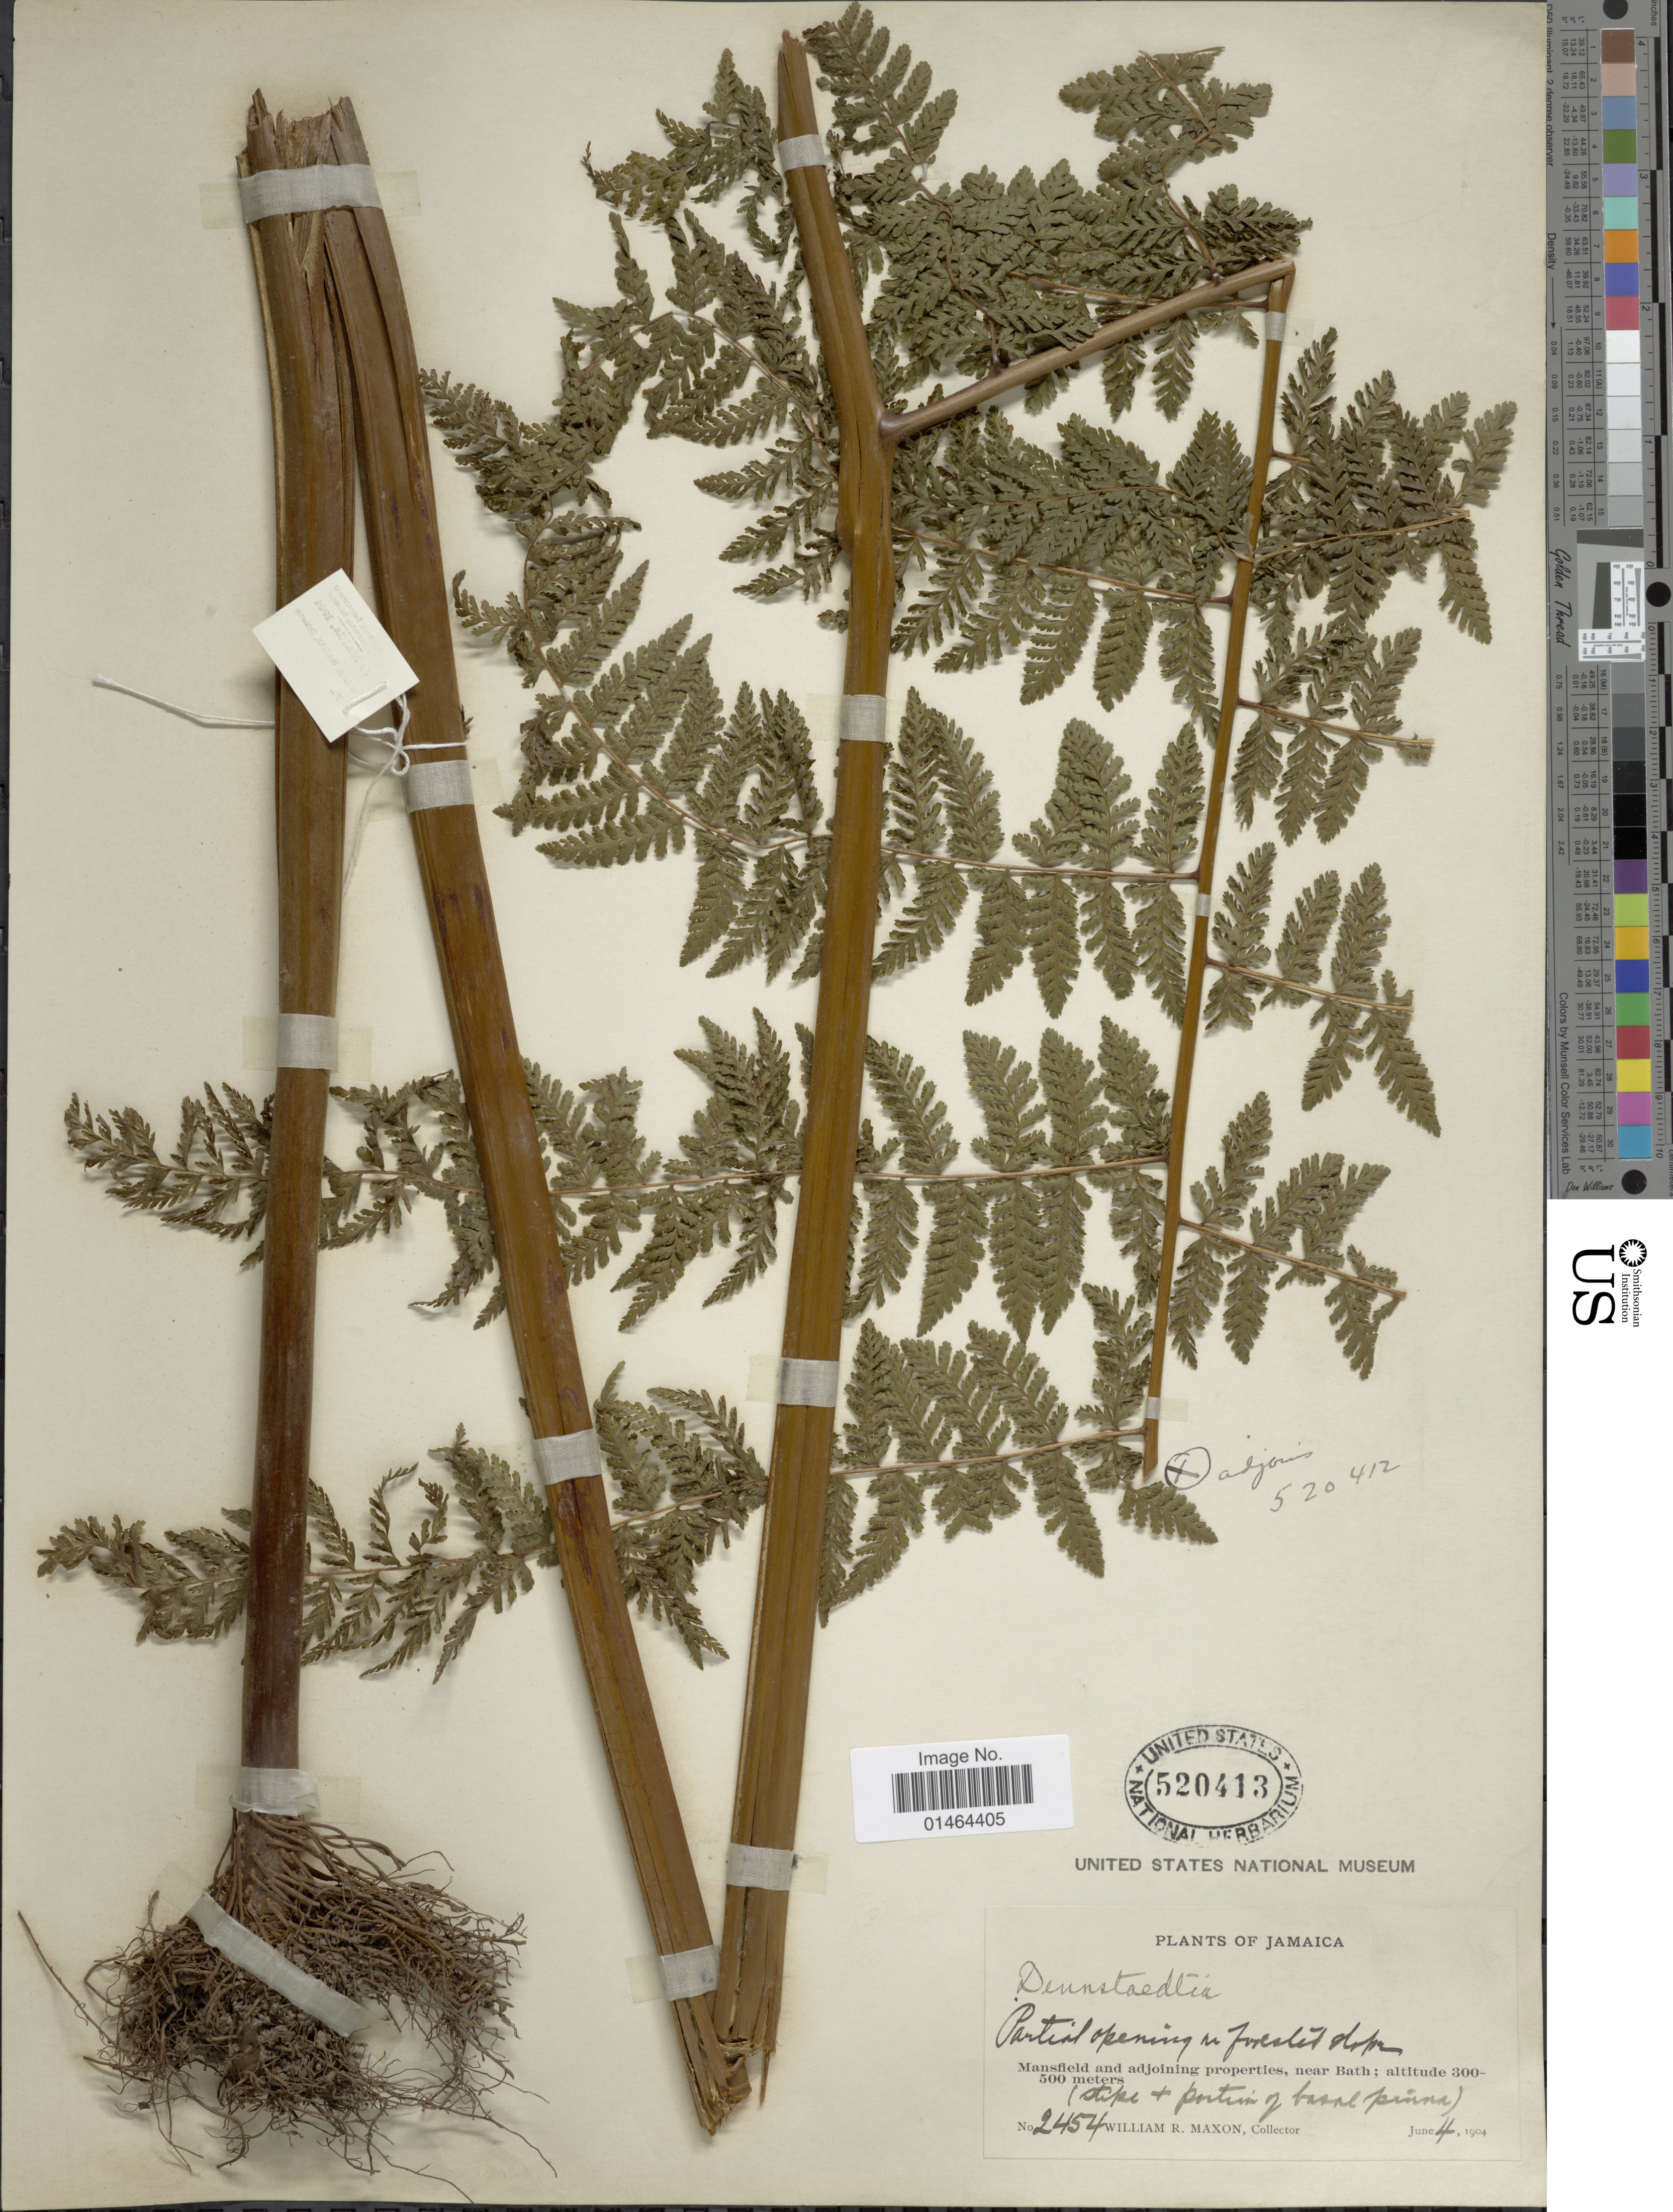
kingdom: Plantae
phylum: Tracheophyta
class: Polypodiopsida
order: Polypodiales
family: Dennstaedtiaceae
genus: Dennstaedtia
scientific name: Dennstaedtia cicutaria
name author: (Sw.) T. Moore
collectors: W. R. Maxon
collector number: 2454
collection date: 1904-06-04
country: Jamaica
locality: Manfield and adjoining properties, near Bath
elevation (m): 300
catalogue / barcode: US 520413